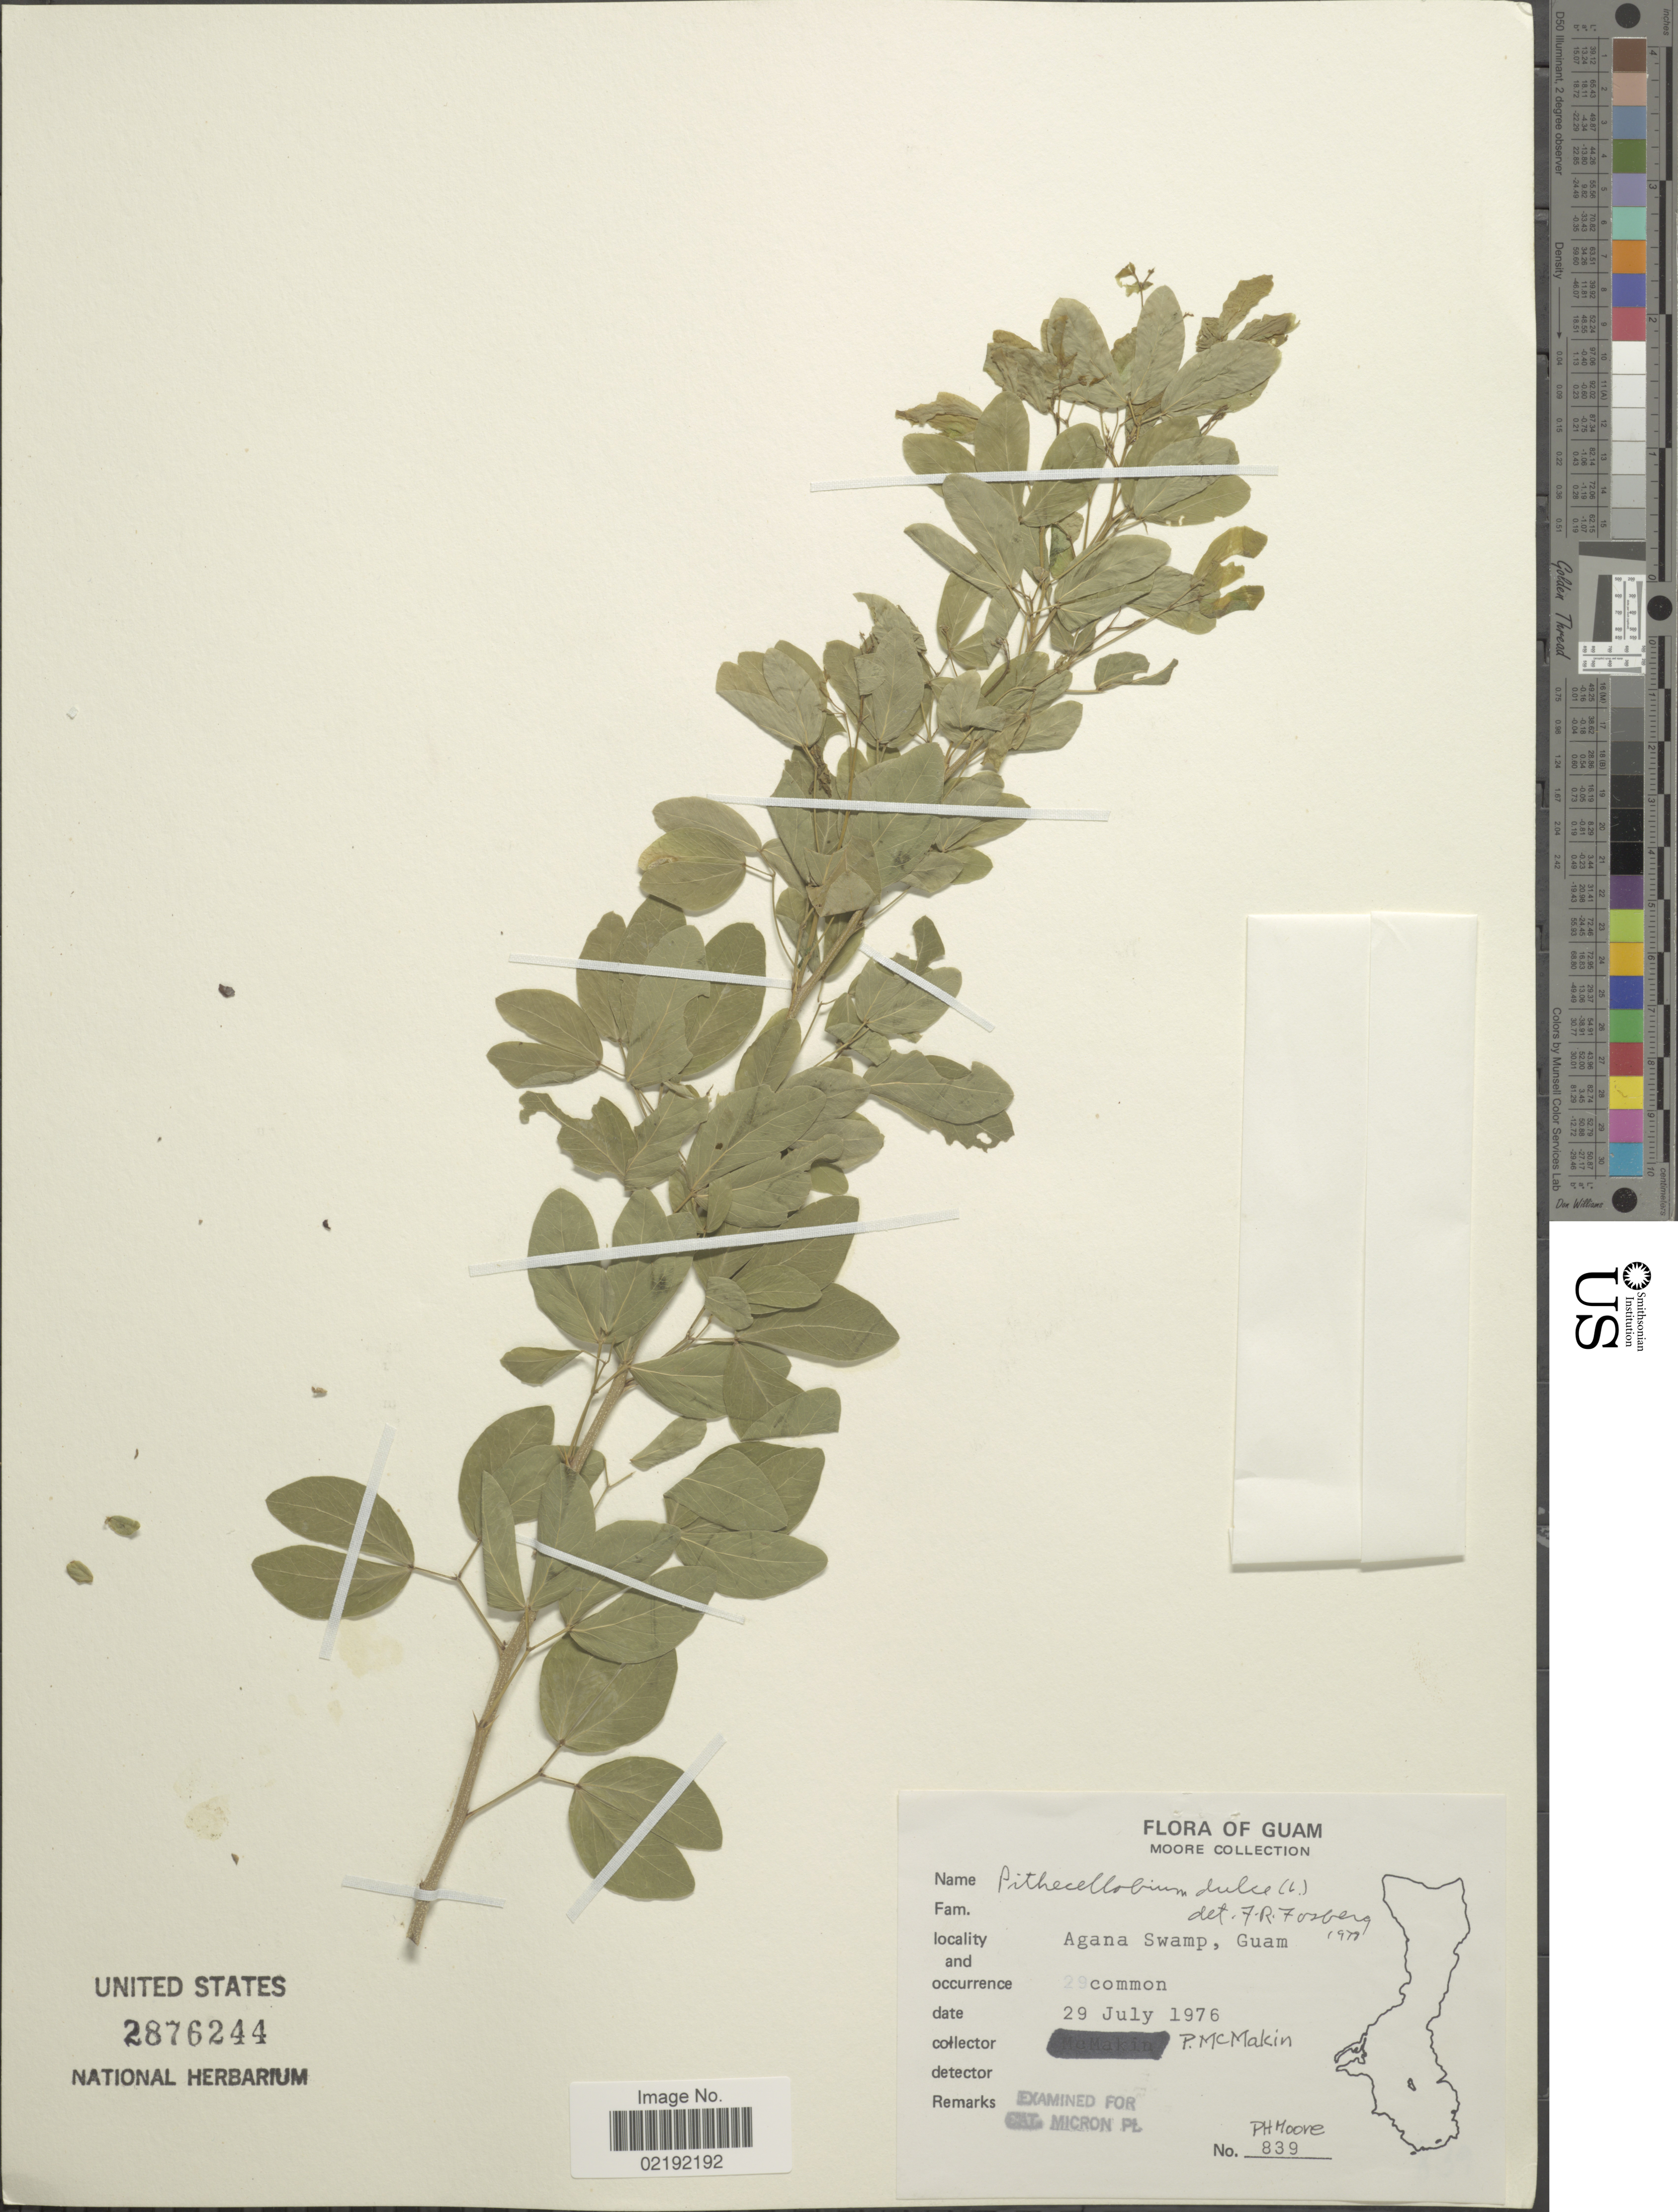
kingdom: Plantae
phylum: Tracheophyta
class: Magnoliopsida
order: Fabales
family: Fabaceae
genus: Pithecellobium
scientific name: Pithecellobium dulce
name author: (Roxb.) Benth.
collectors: P. H. Moore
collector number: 839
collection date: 1976-07-29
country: Guam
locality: Agana Swamp, Guam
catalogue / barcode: US 2876244